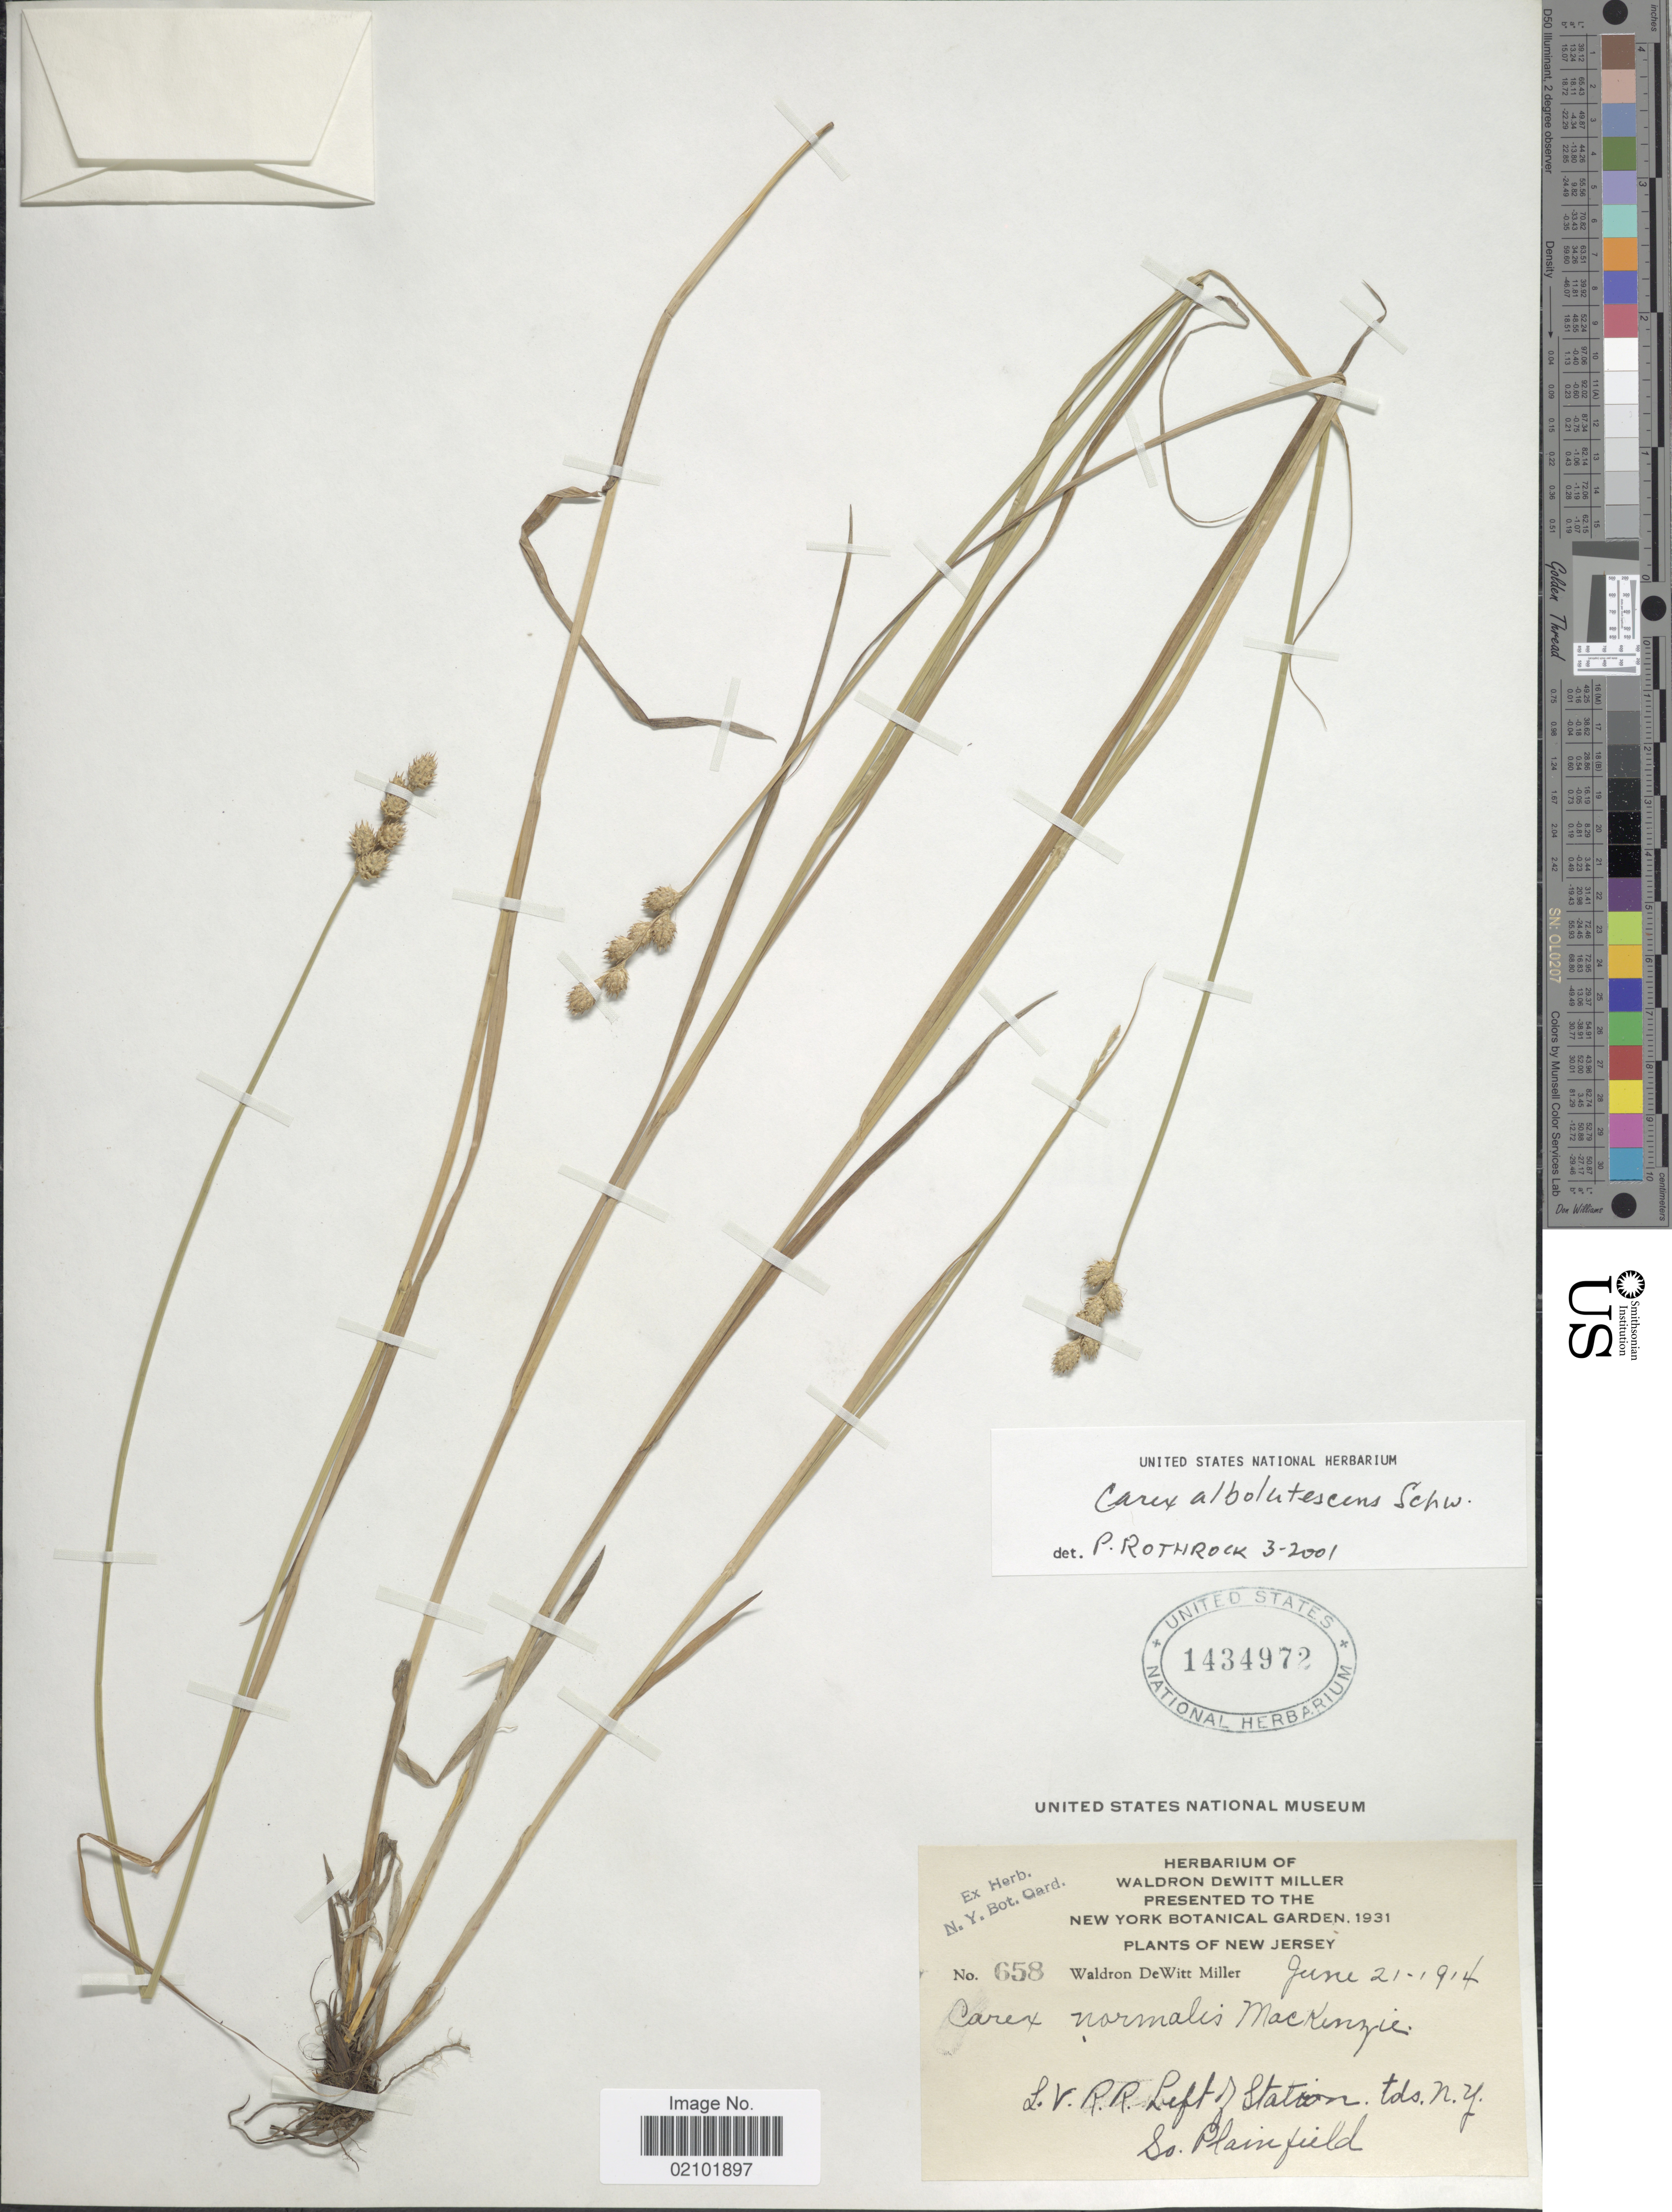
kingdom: Plantae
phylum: Tracheophyta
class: Liliopsida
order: Poales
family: Cyperaceae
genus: Carex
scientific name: Carex albolutescens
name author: Schwein.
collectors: W. De Witt Miller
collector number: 658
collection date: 1914-06-21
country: United States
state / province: New Jersey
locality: L. V. R.R. Left of Station, tds. N. Y., So. Plainfield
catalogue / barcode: US 1434972